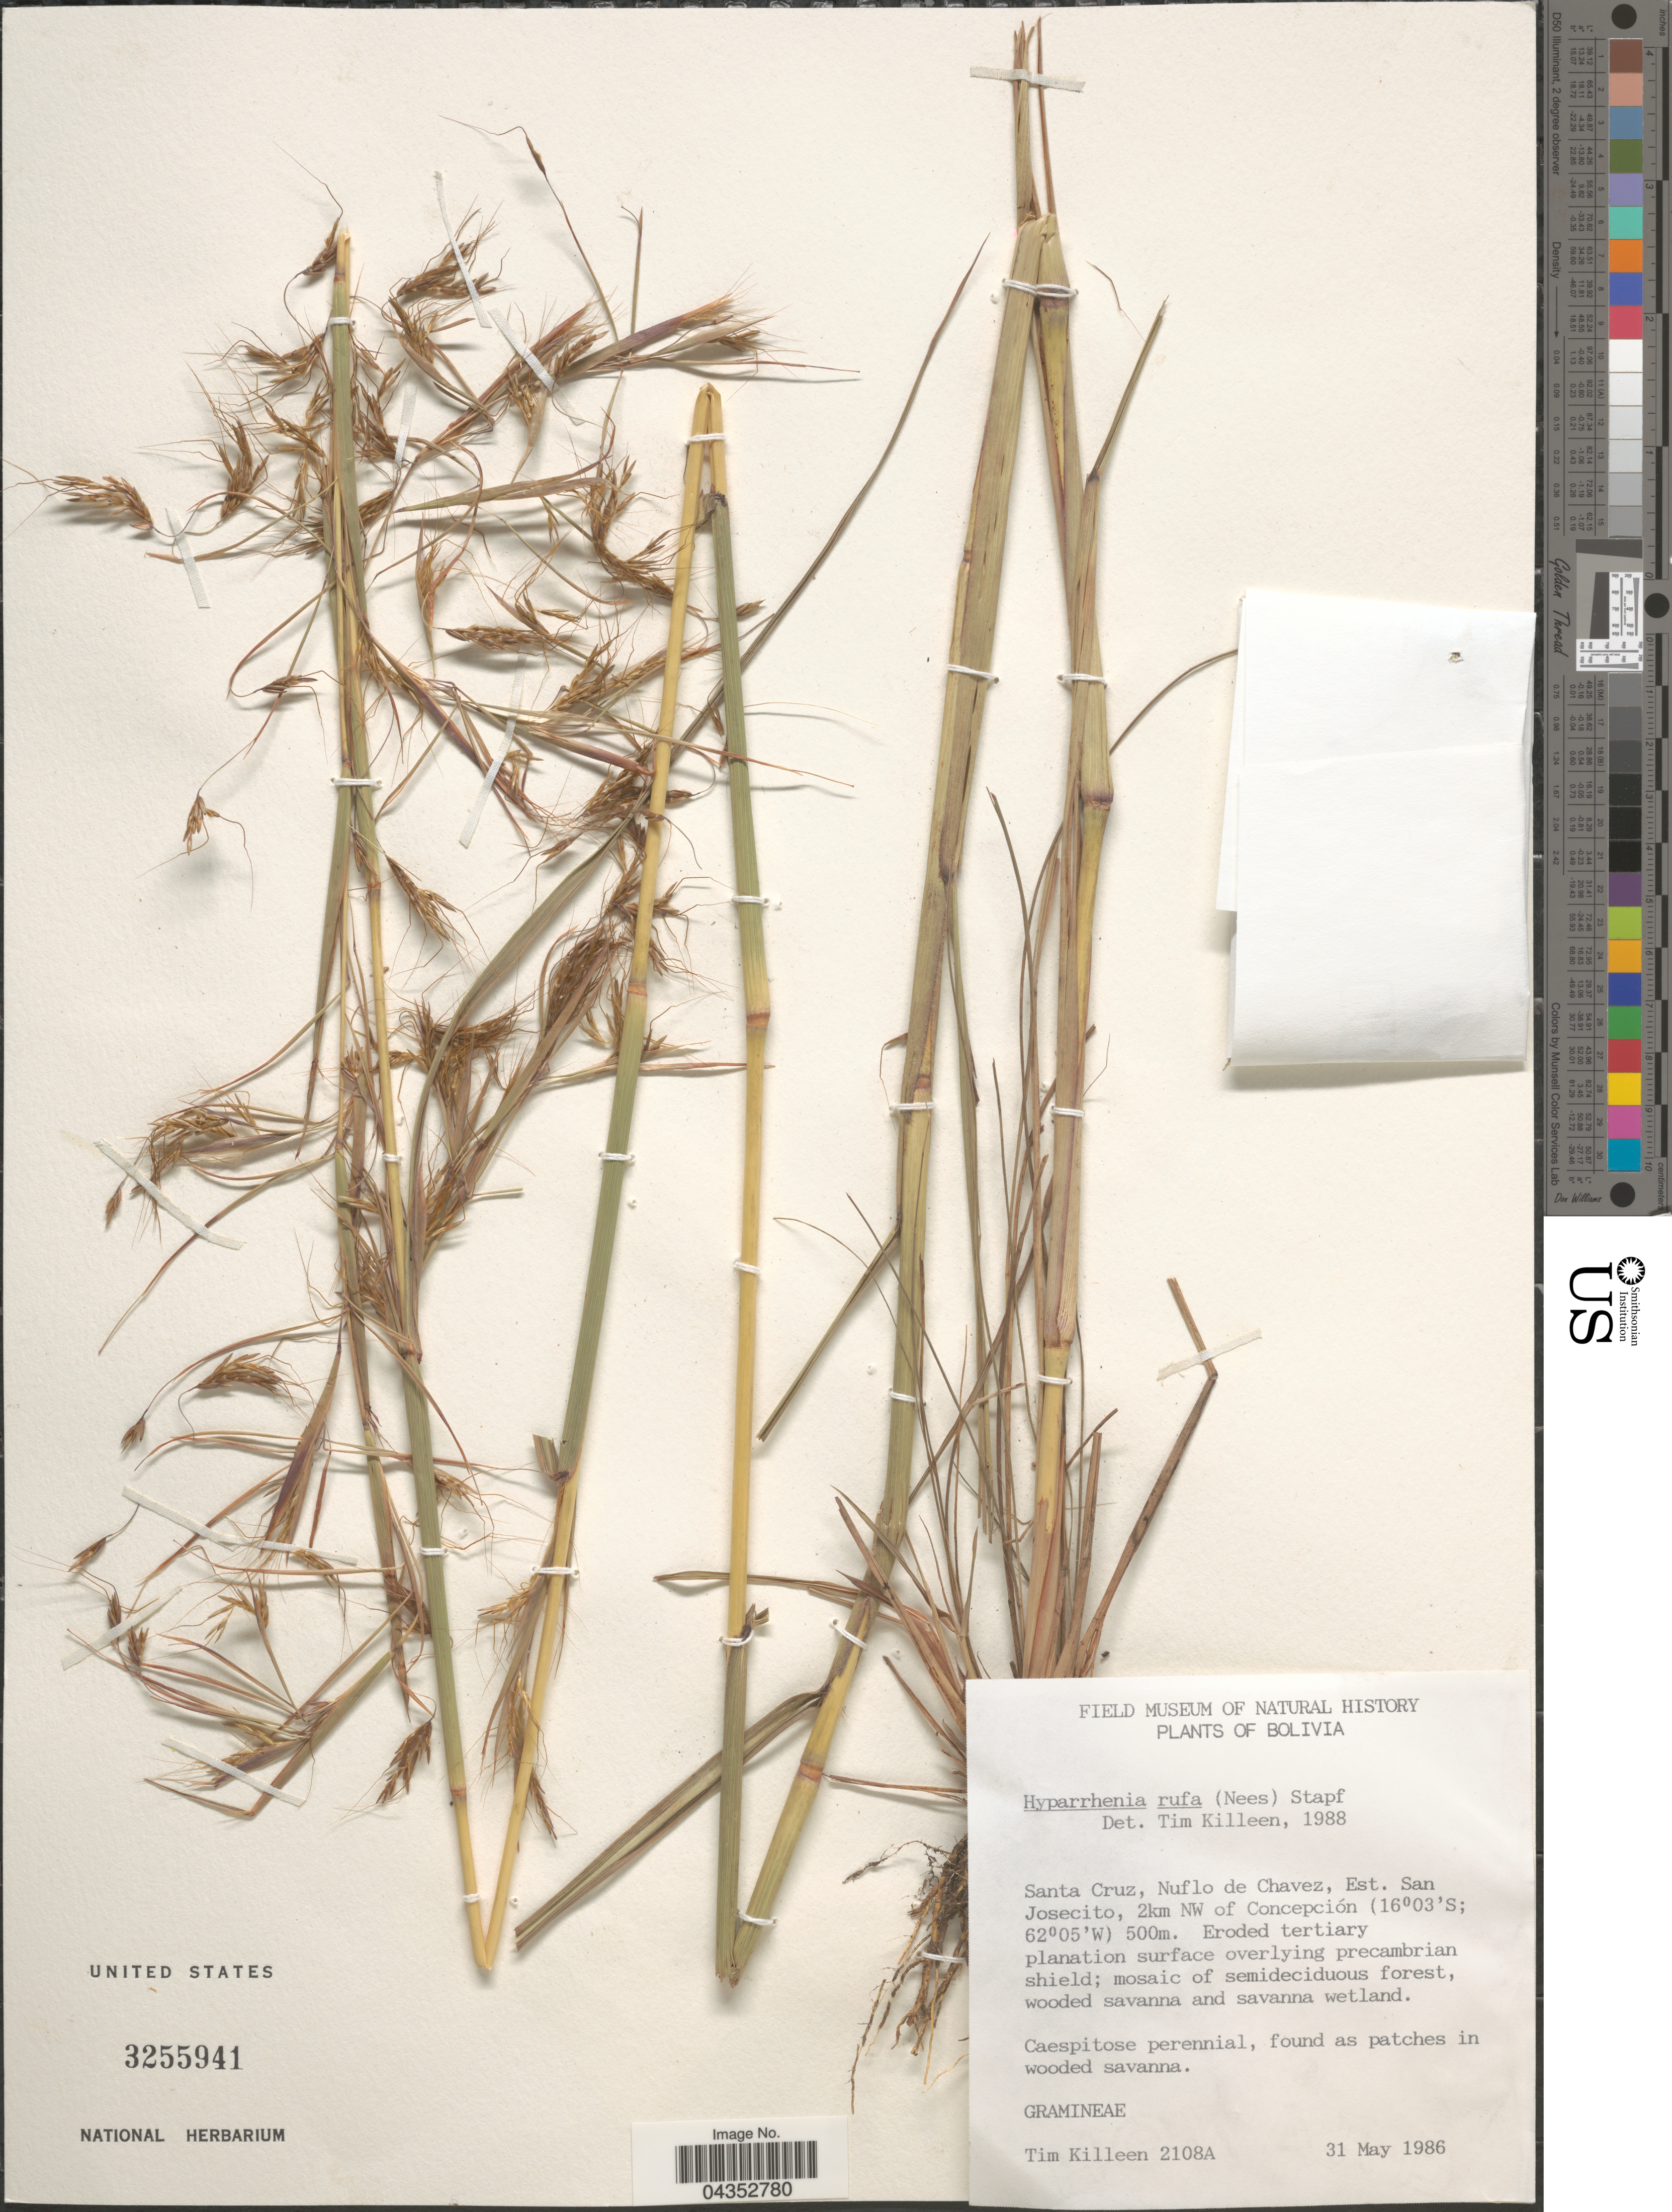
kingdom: Plantae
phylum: Tracheophyta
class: Liliopsida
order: Poales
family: Poaceae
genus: Hyparrhenia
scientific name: Hyparrhenia rufa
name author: (Nees) Stapf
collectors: T. J. Killeen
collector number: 2108A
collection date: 1986-05-31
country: Bolivia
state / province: Santa Cruz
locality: Santa Cruz, Nuflo de Chavez, Est. San Josecito, 2km NW of Concepción.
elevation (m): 500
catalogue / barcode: US 3255941